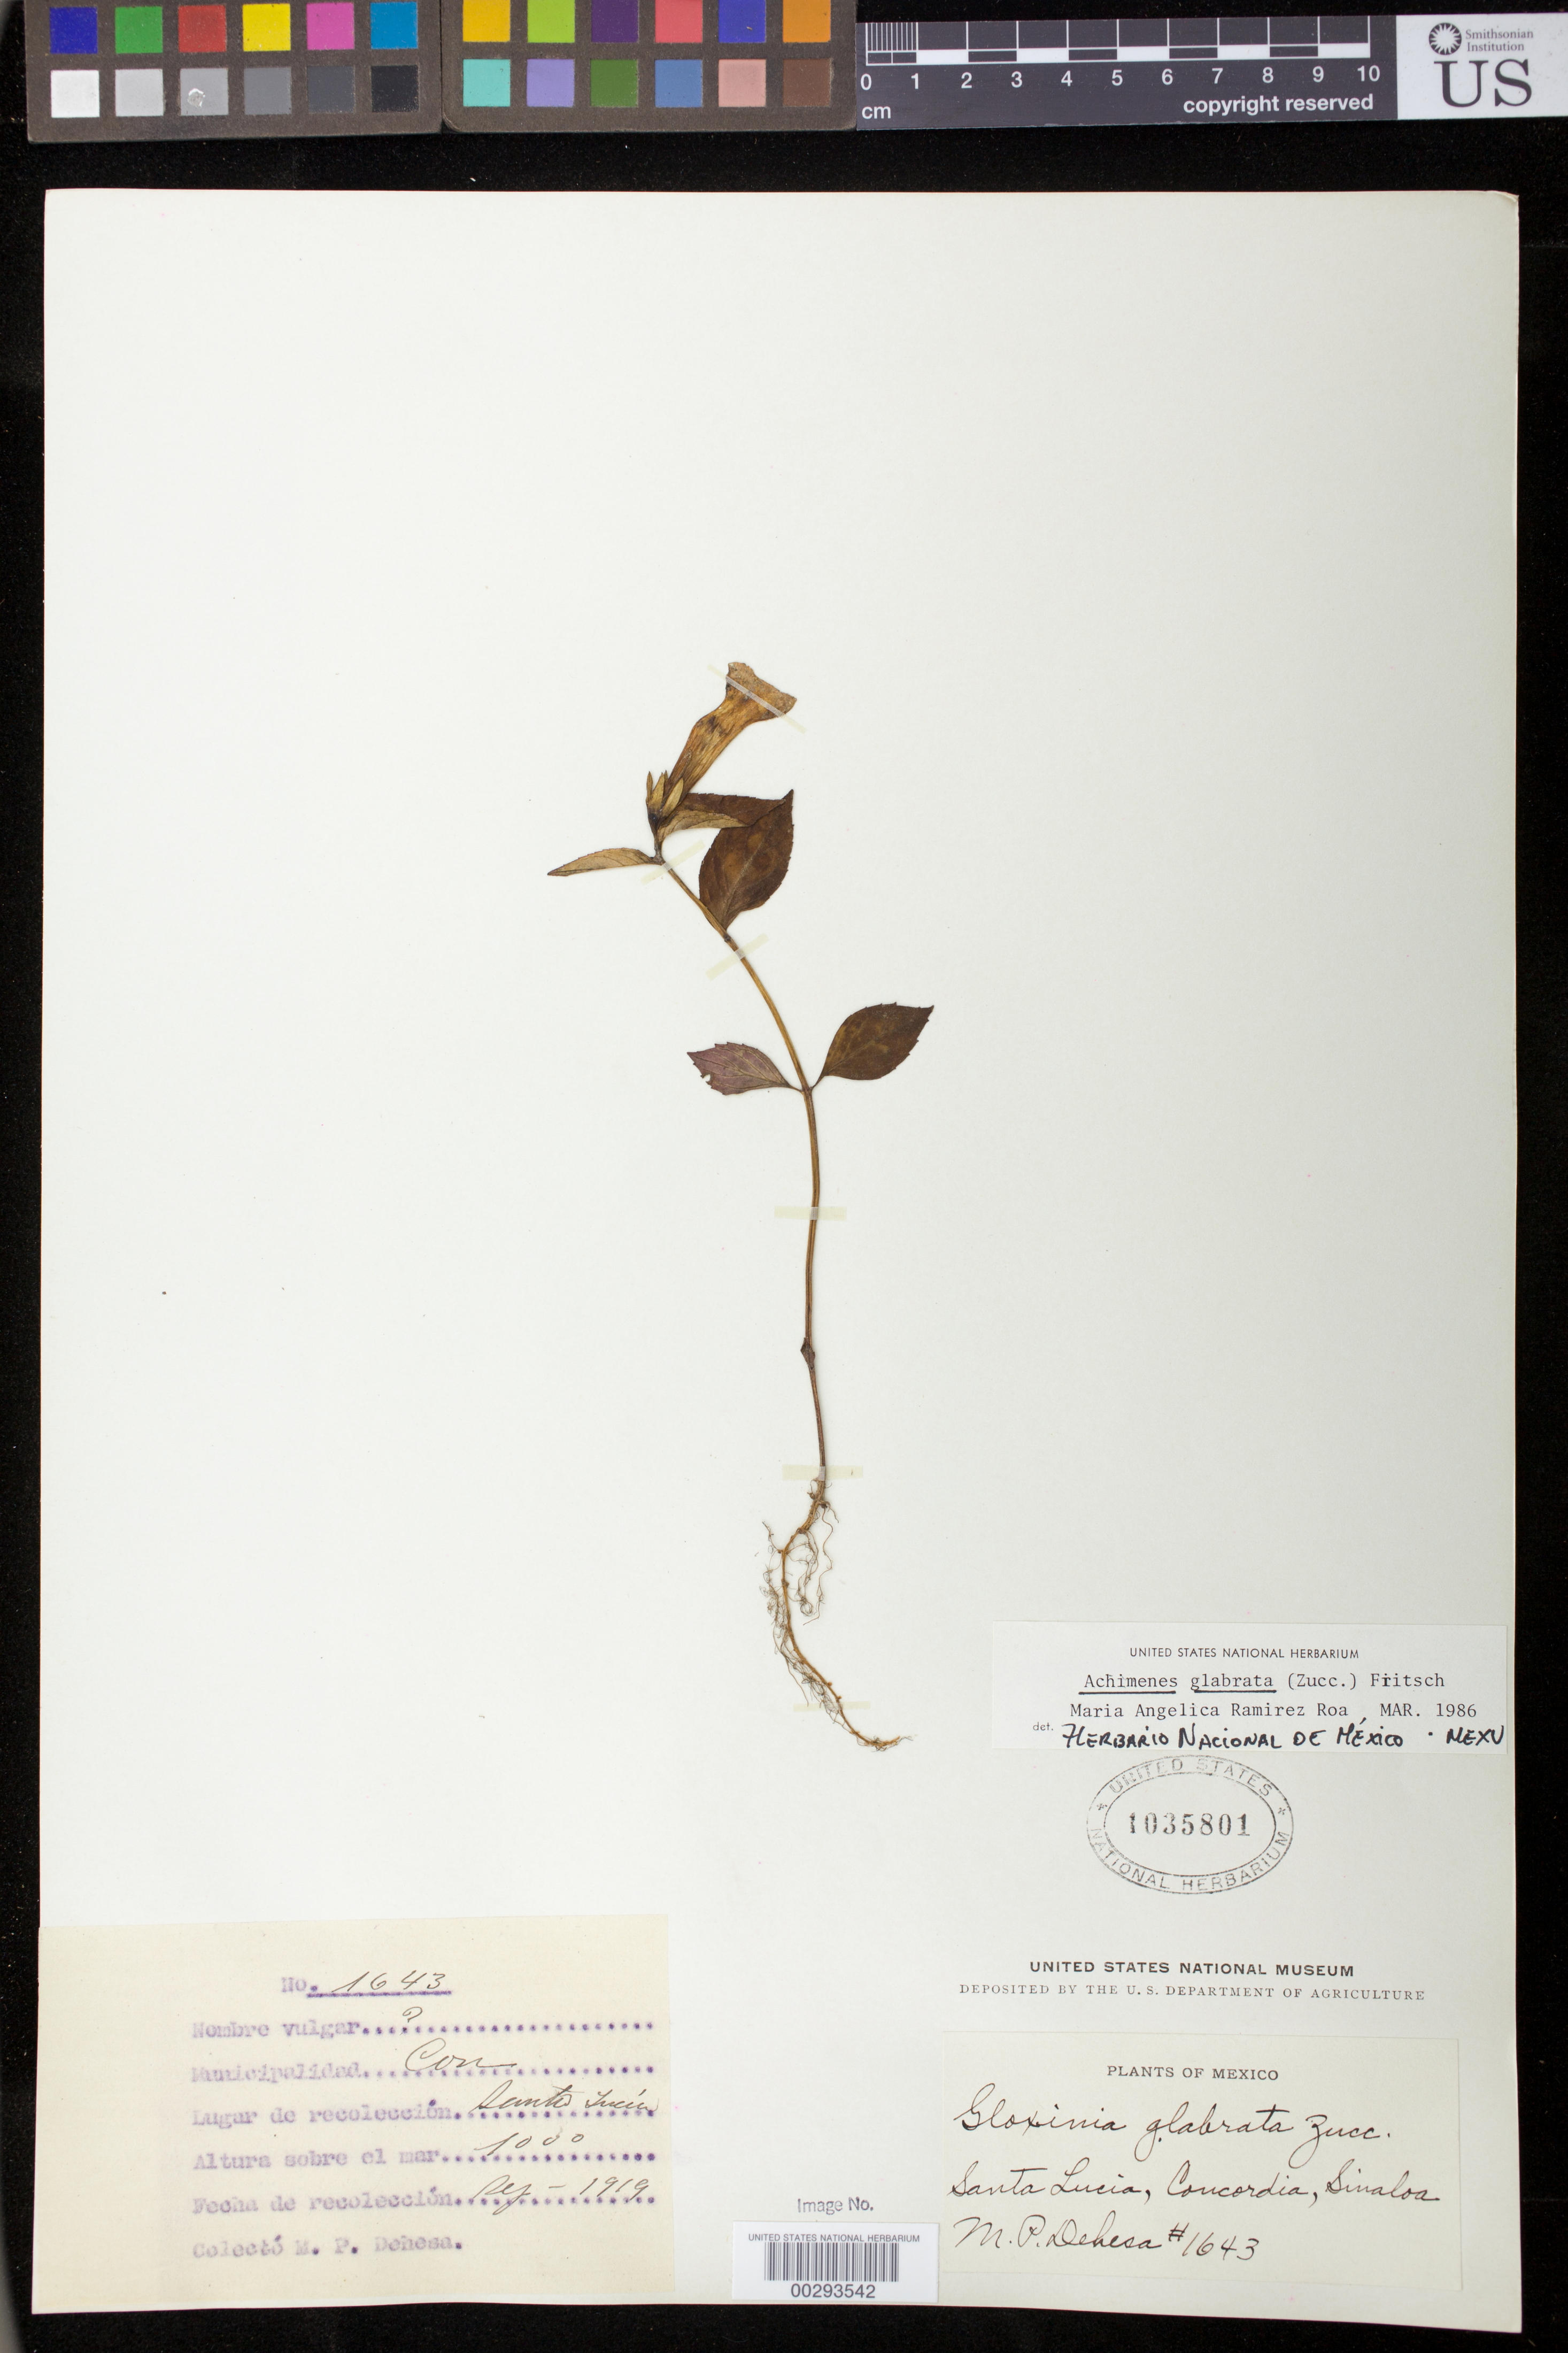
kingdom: Plantae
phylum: Tracheophyta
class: Magnoliopsida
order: Lamiales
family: Gesneriaceae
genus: Achimenes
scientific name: Achimenes glabrata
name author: (Zucc.) Fritsch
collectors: M. Dehesa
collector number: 1643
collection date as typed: Sep 1919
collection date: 1919-09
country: Mexico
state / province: Sinaloa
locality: Santa Lucia, Concordia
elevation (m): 1000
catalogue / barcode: US 1035801